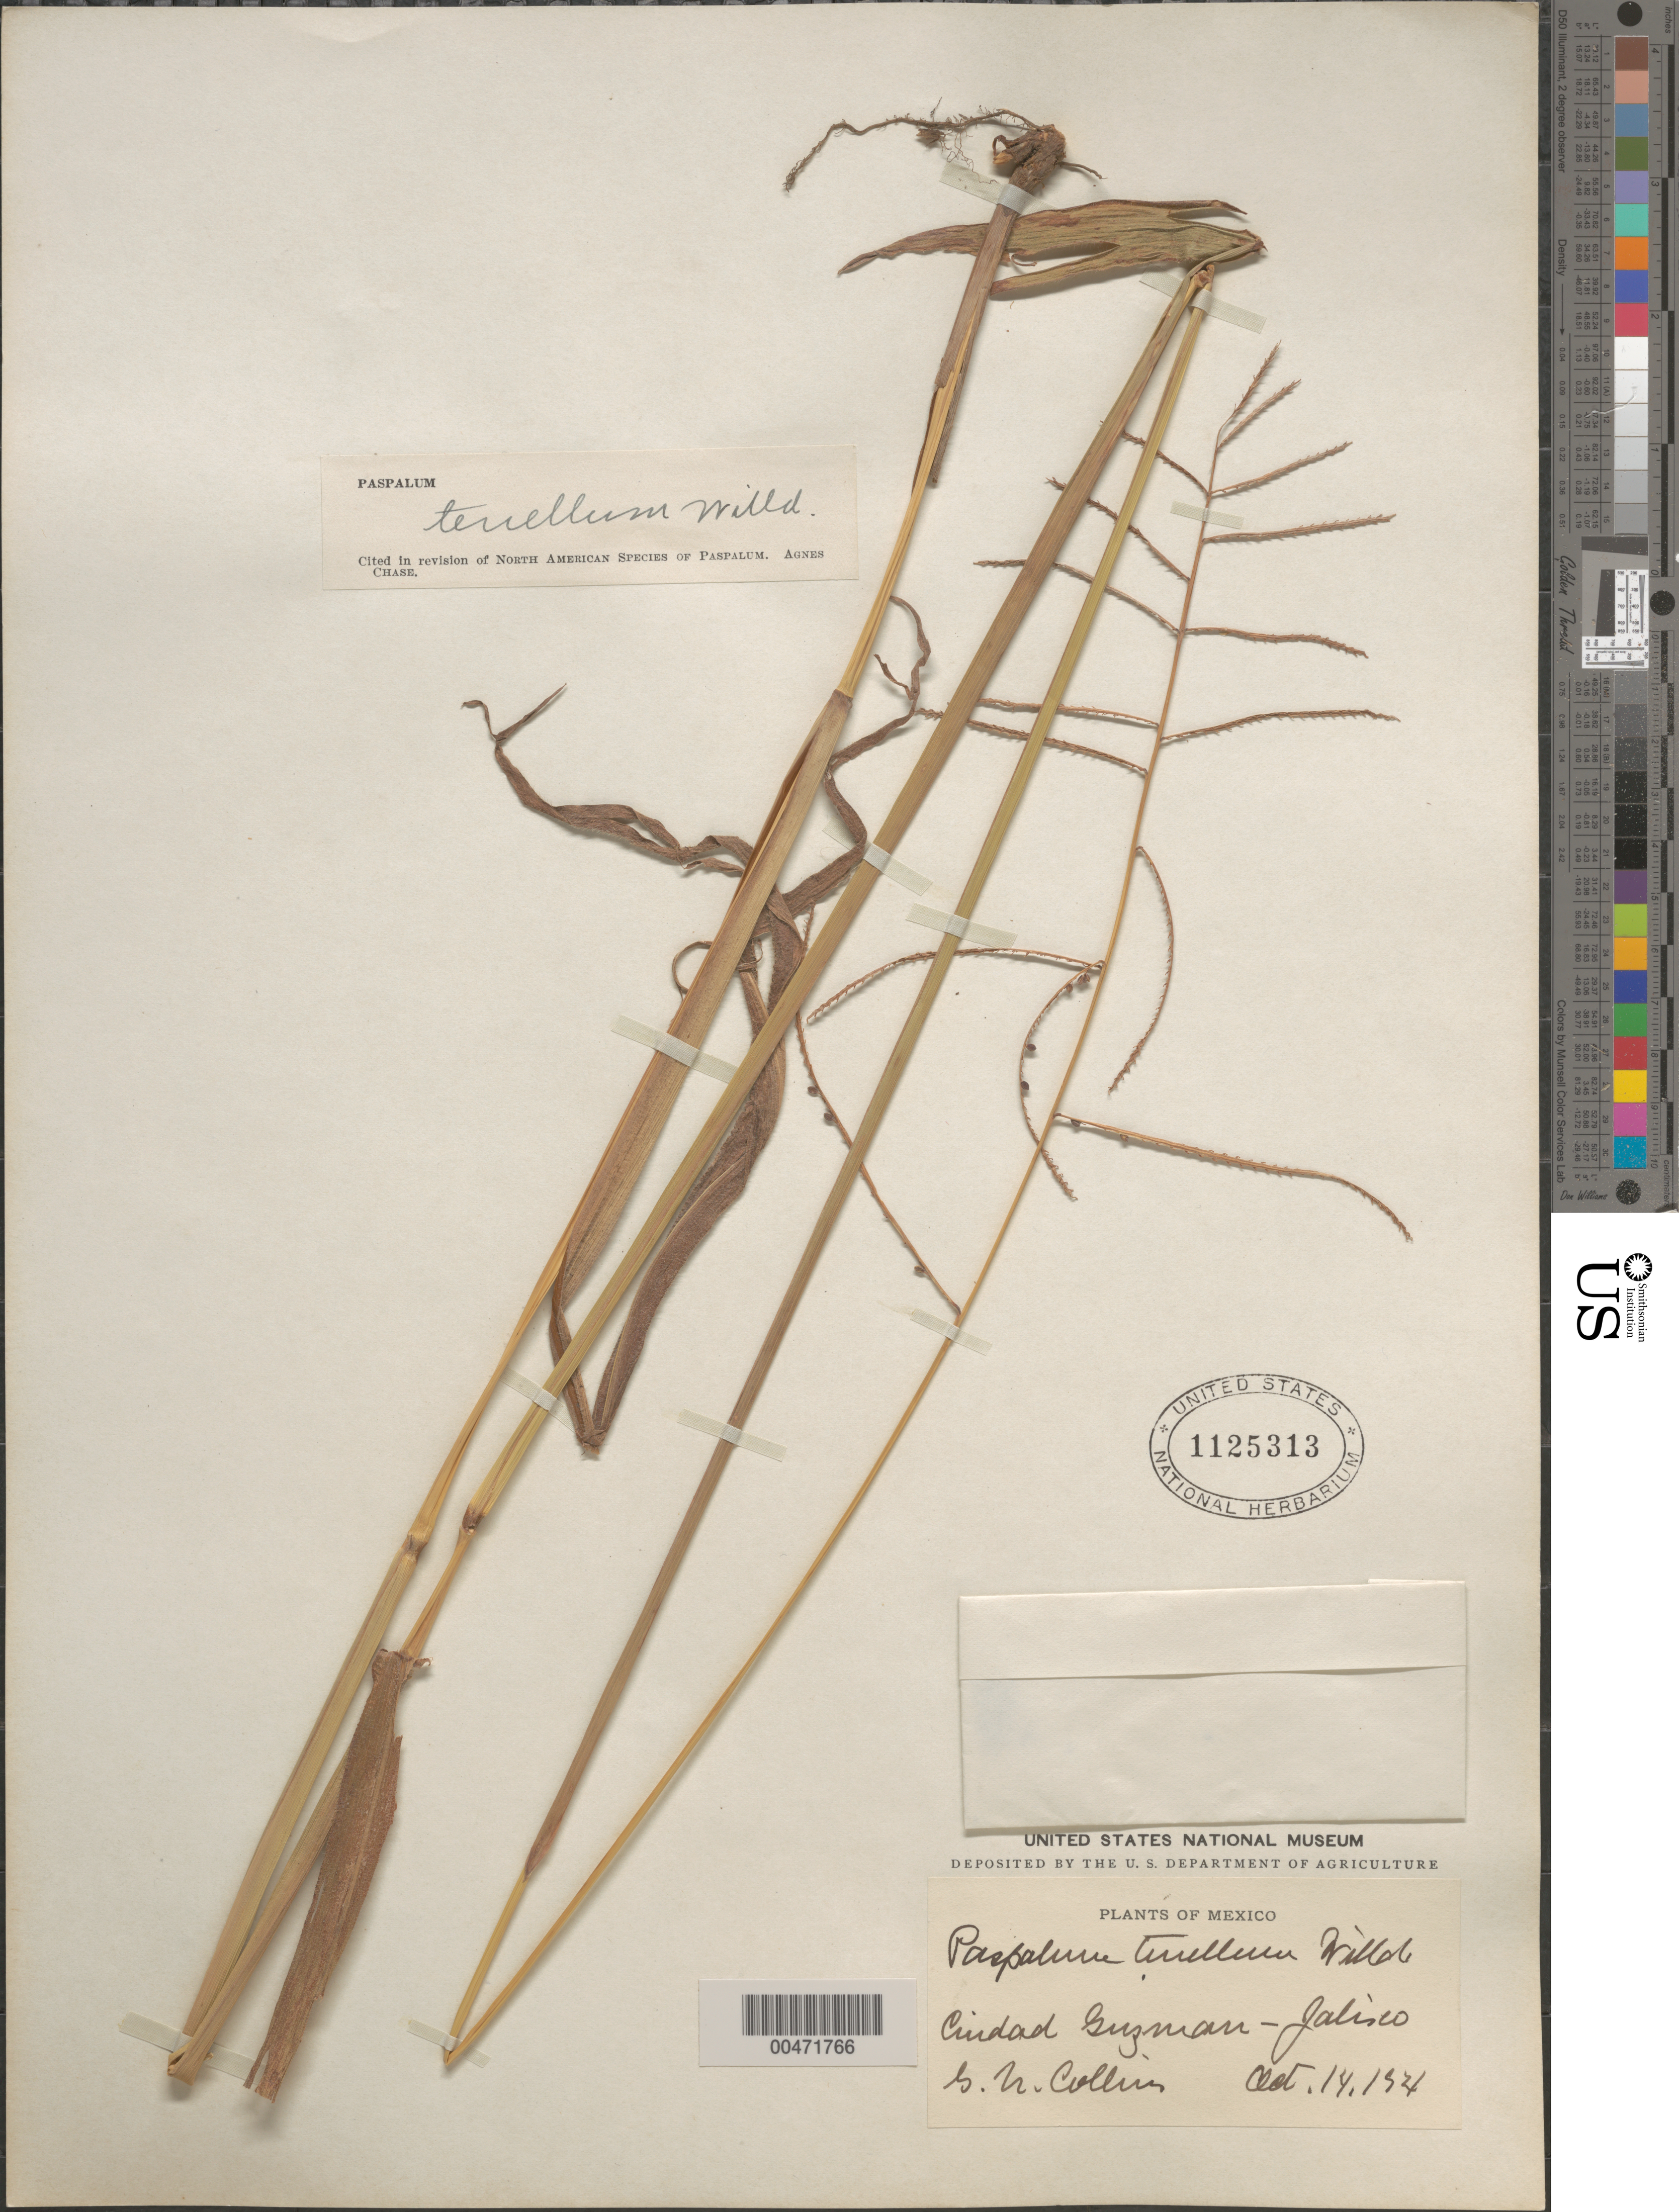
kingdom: Plantae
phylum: Tracheophyta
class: Liliopsida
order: Poales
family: Poaceae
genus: Paspalum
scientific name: Paspalum tenellum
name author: Willd.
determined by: Chase, [M.] Agnes, (US)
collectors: G. Collins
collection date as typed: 14 Oct 1954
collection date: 1954-10-14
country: Mexico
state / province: Jalisco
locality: Ciudad Guzman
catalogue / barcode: US 1125313